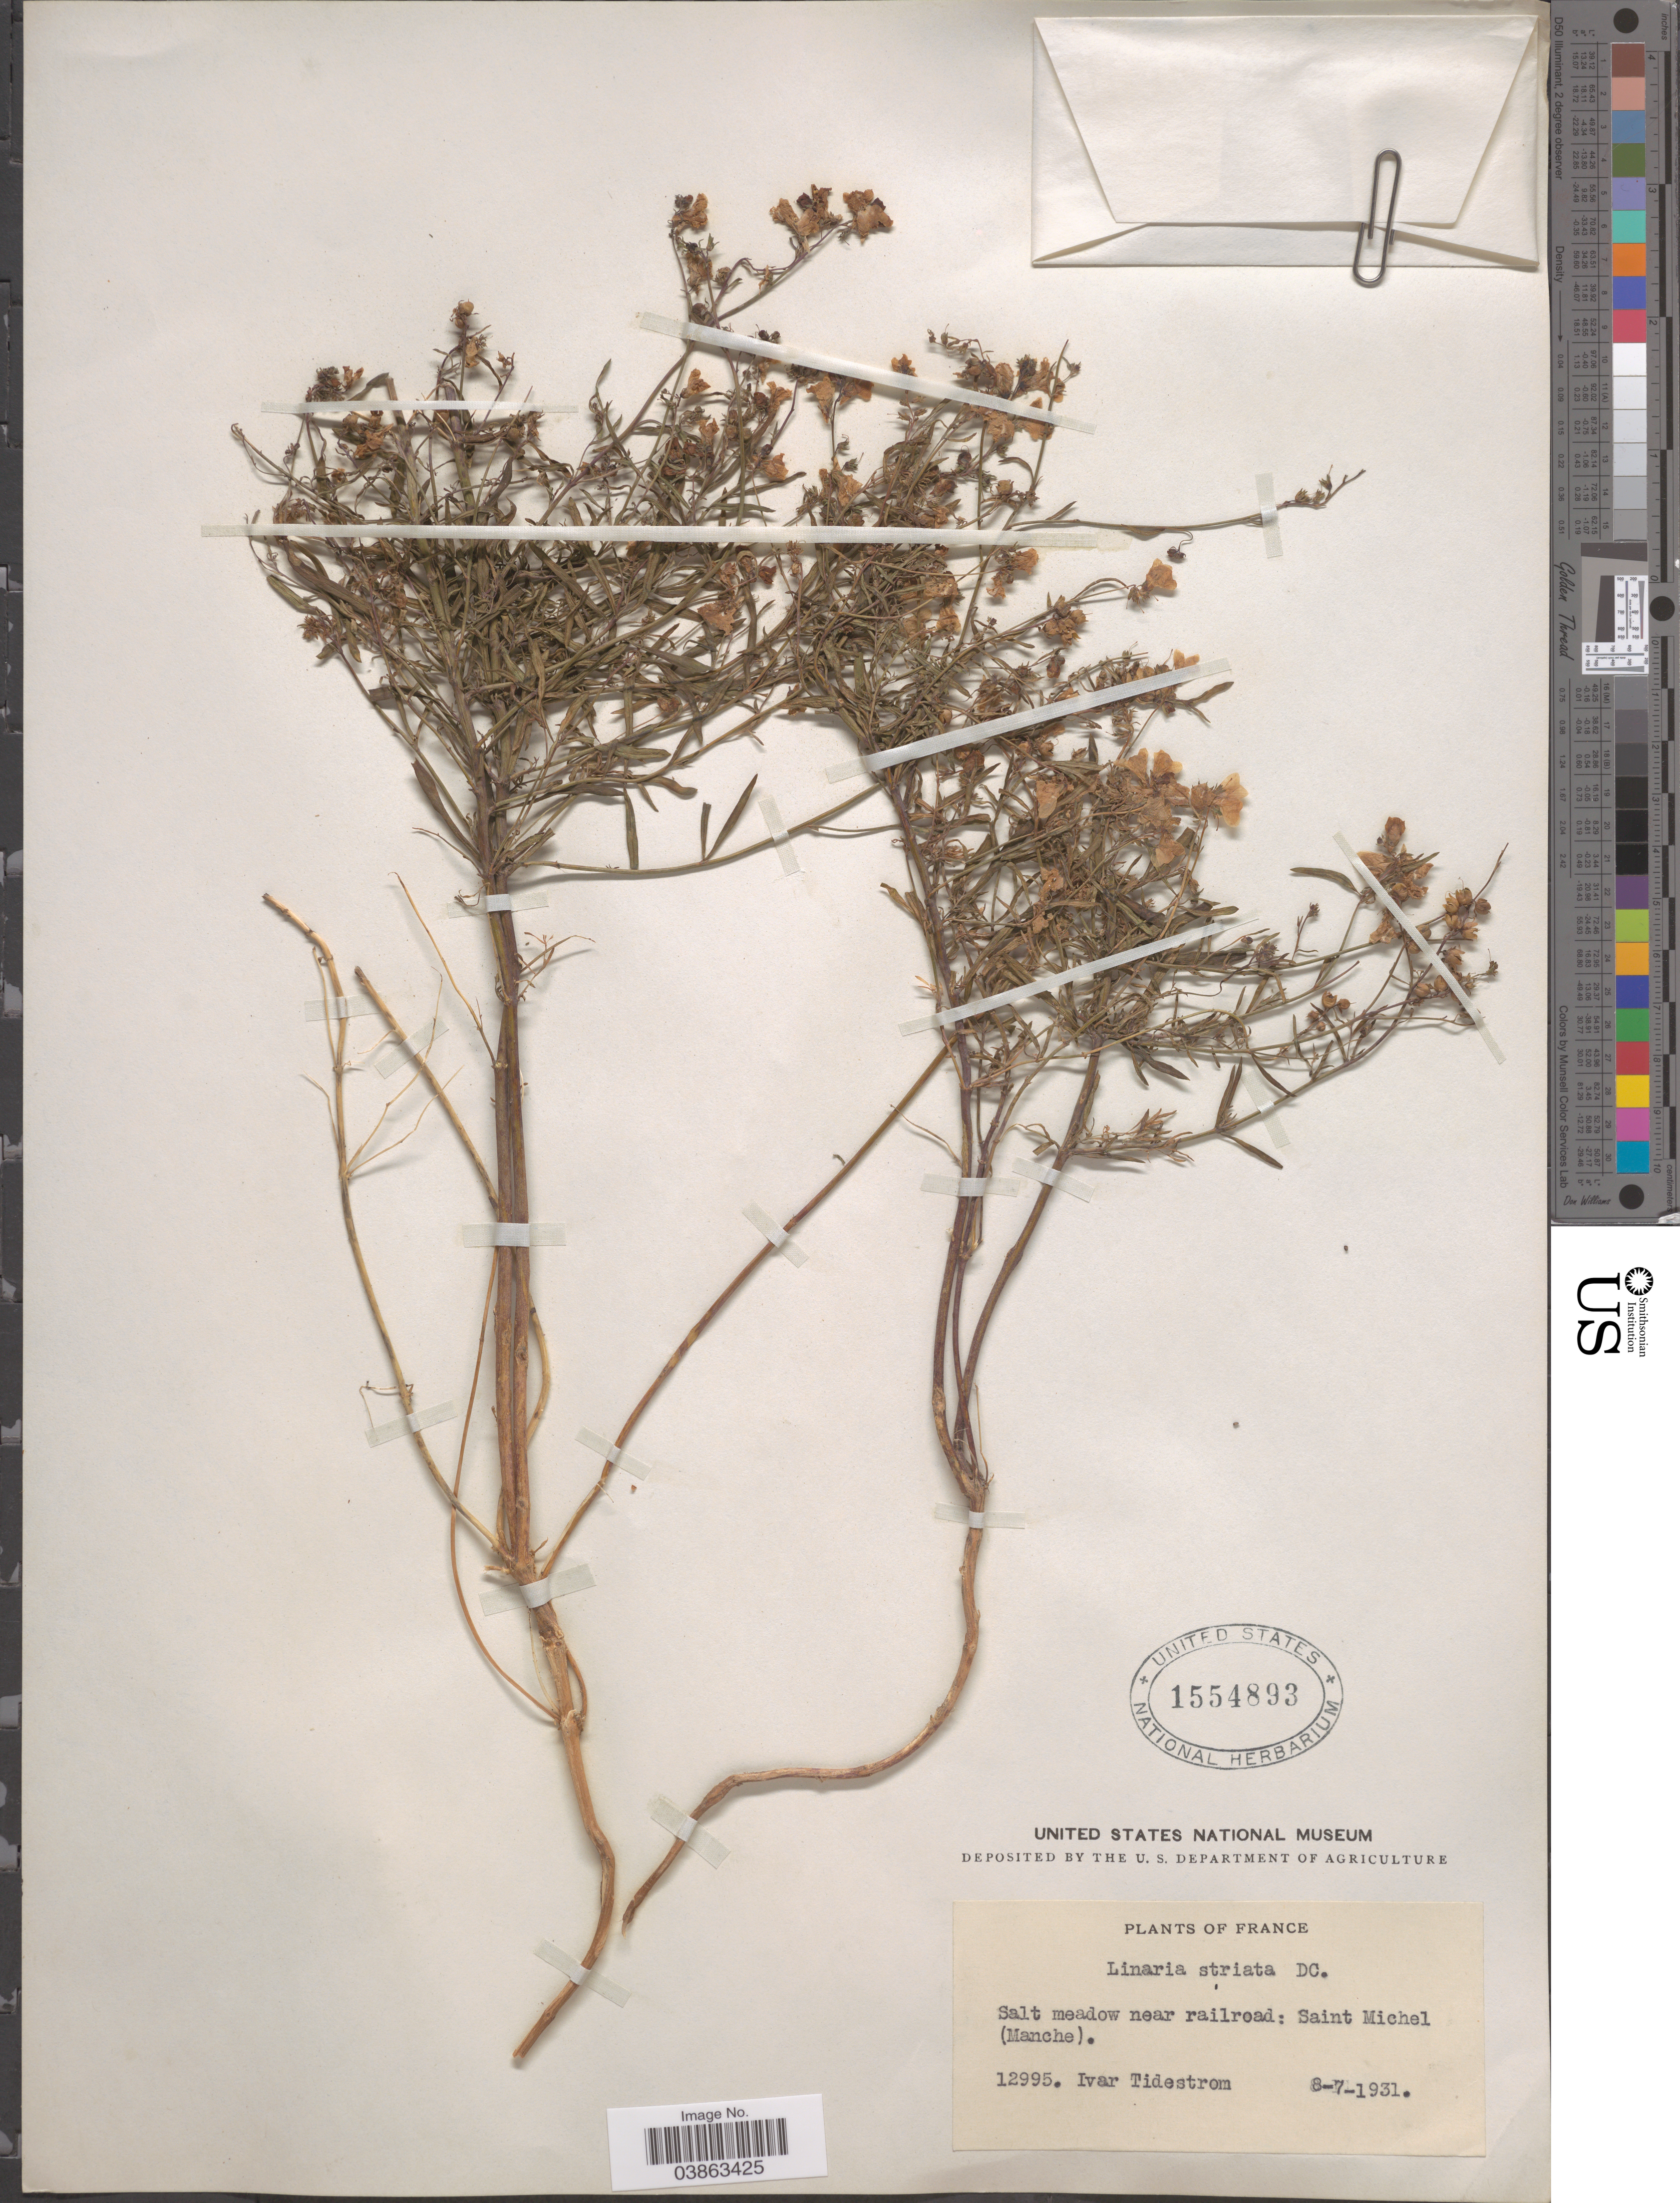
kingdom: Plantae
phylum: Tracheophyta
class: Magnoliopsida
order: Lamiales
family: Plantaginaceae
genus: Linaria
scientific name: Linaria striata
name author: (Lam.) DC.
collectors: I. F. Tidestrom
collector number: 12995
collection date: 1931-07-08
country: France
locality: Salt meadow near railroad: Saint Michel (Manche).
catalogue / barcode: US 1554893